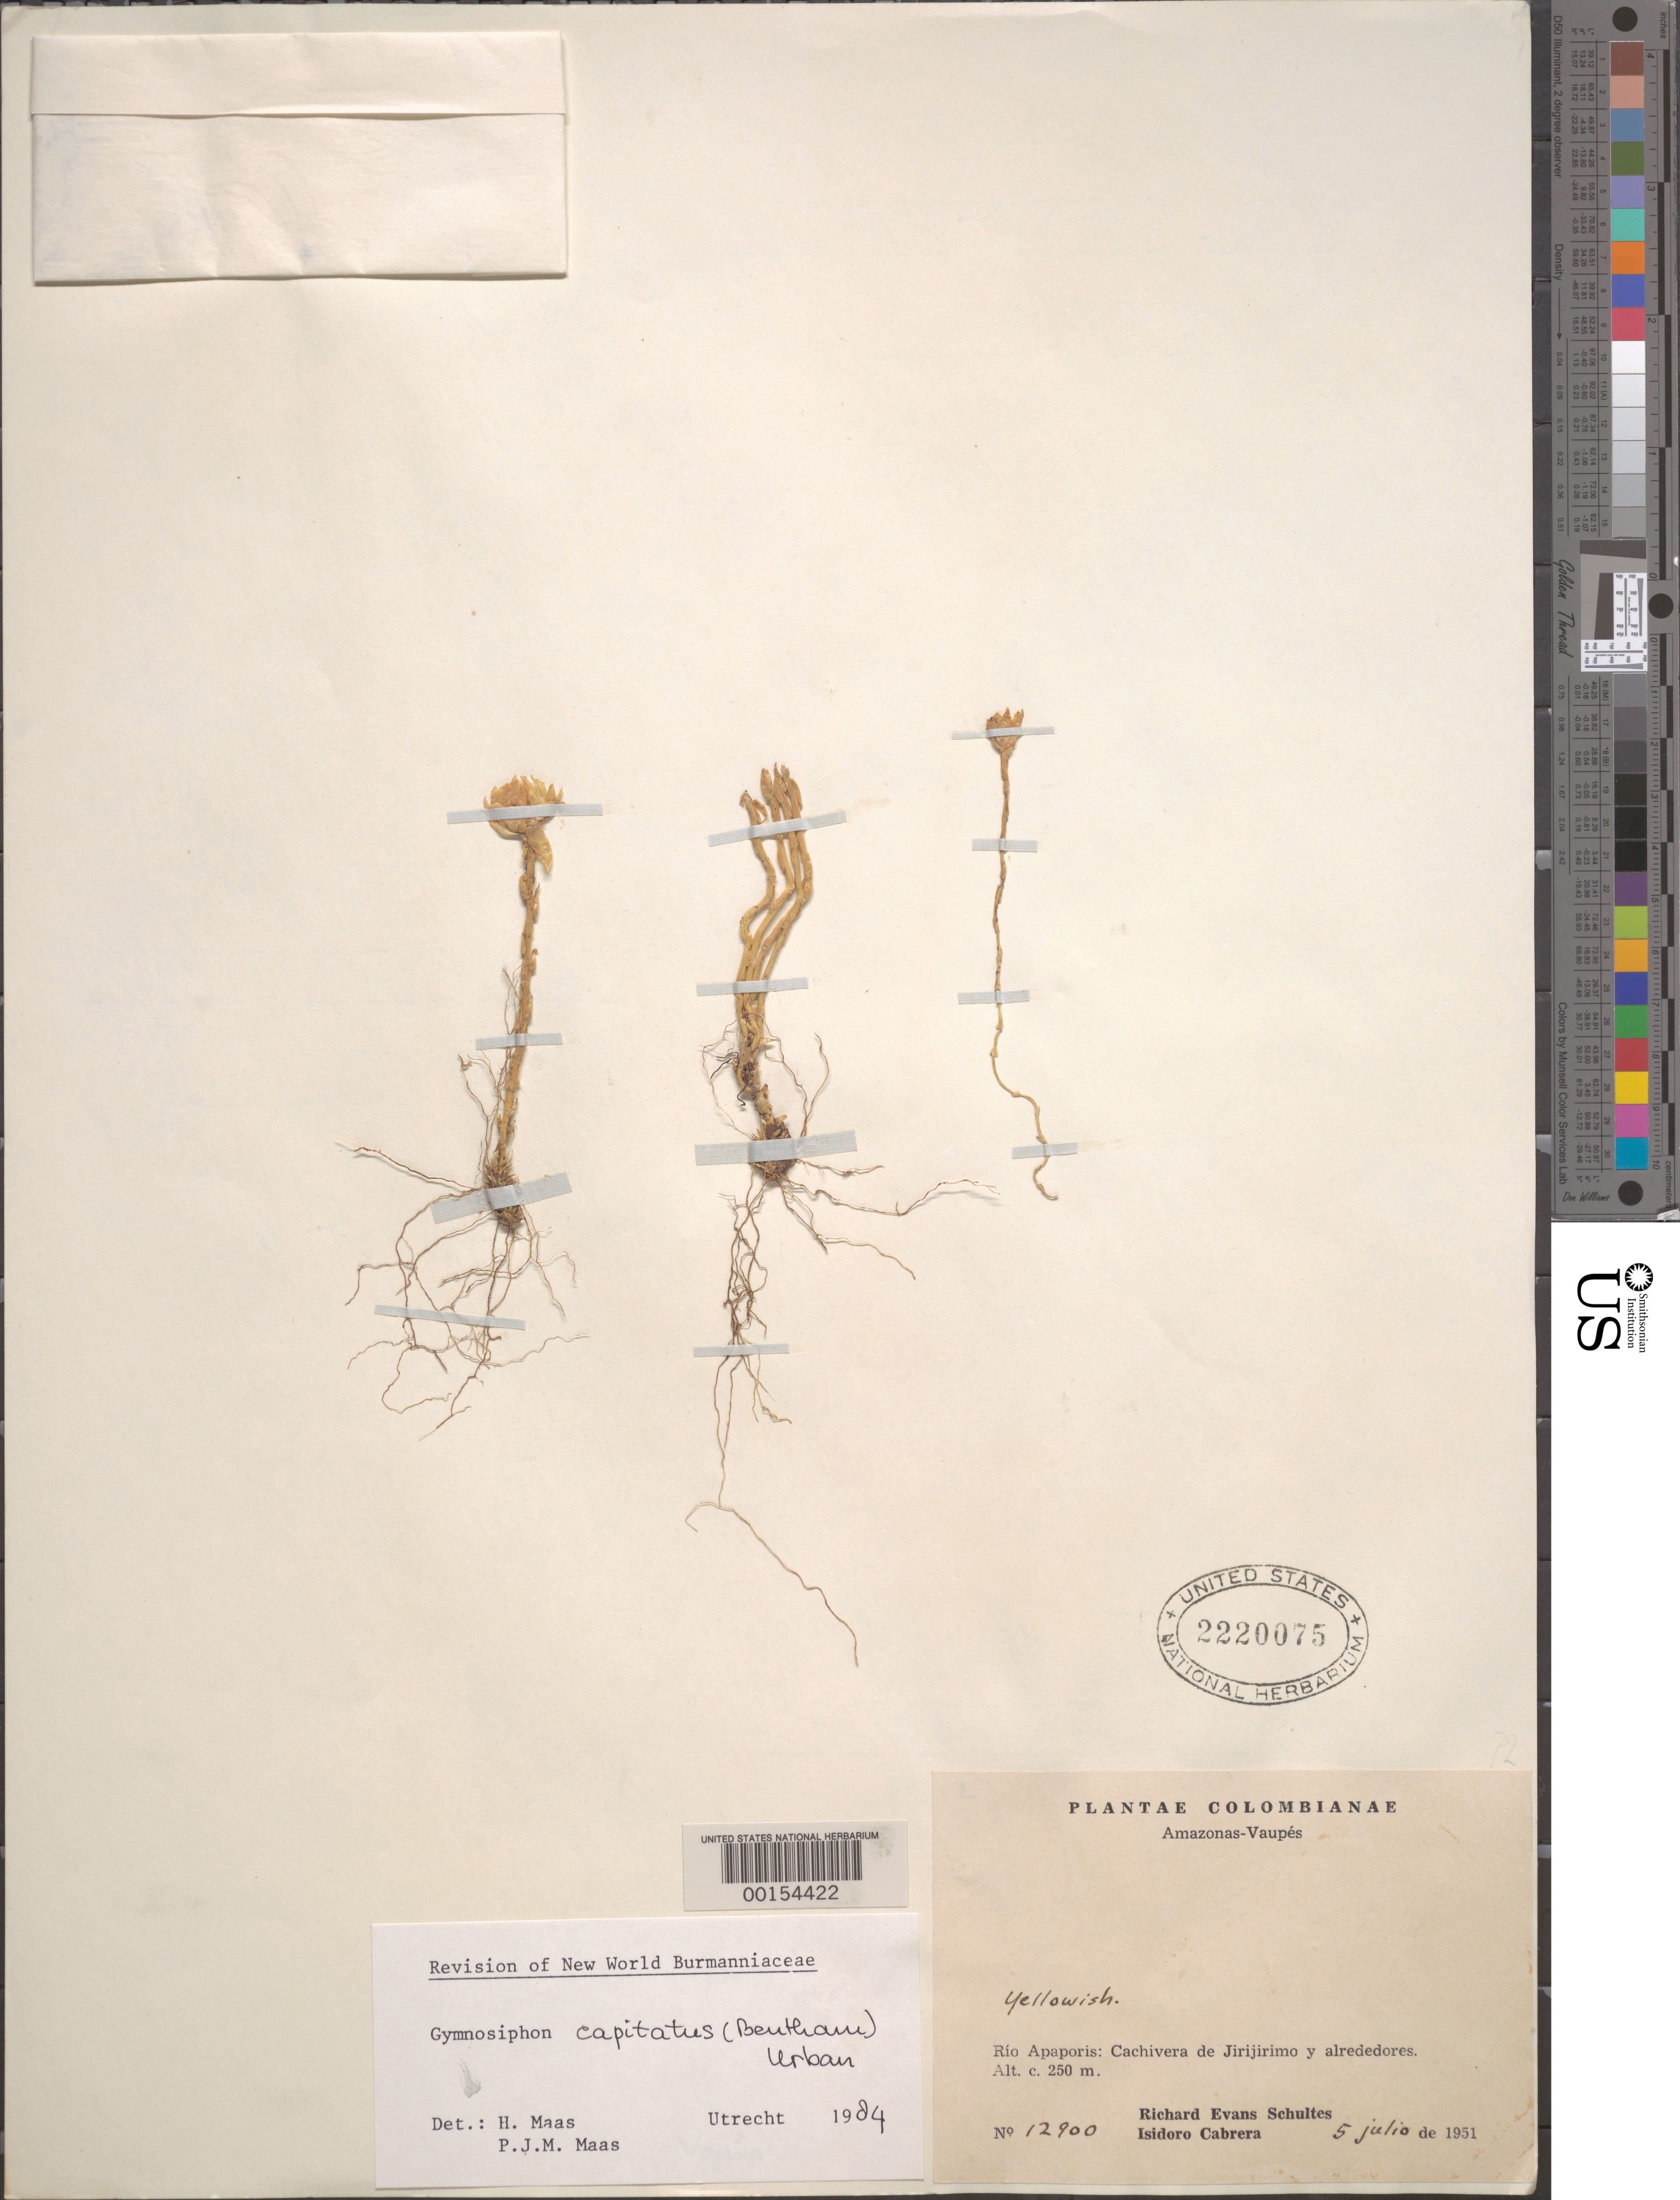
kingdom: Plantae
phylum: Tracheophyta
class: Liliopsida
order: Dioscoreales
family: Burmanniaceae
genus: Gymnosiphon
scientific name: Gymnosiphon capitatus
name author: (Benth.) Urb.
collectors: R. E. Schultes & I. Cabrera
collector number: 12900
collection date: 1951-07-05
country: Colombia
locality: Amazonas-Vaupes. Río Apaporis: Cachivera de Jirijirimo y alrededores.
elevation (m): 250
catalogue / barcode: US 2220075